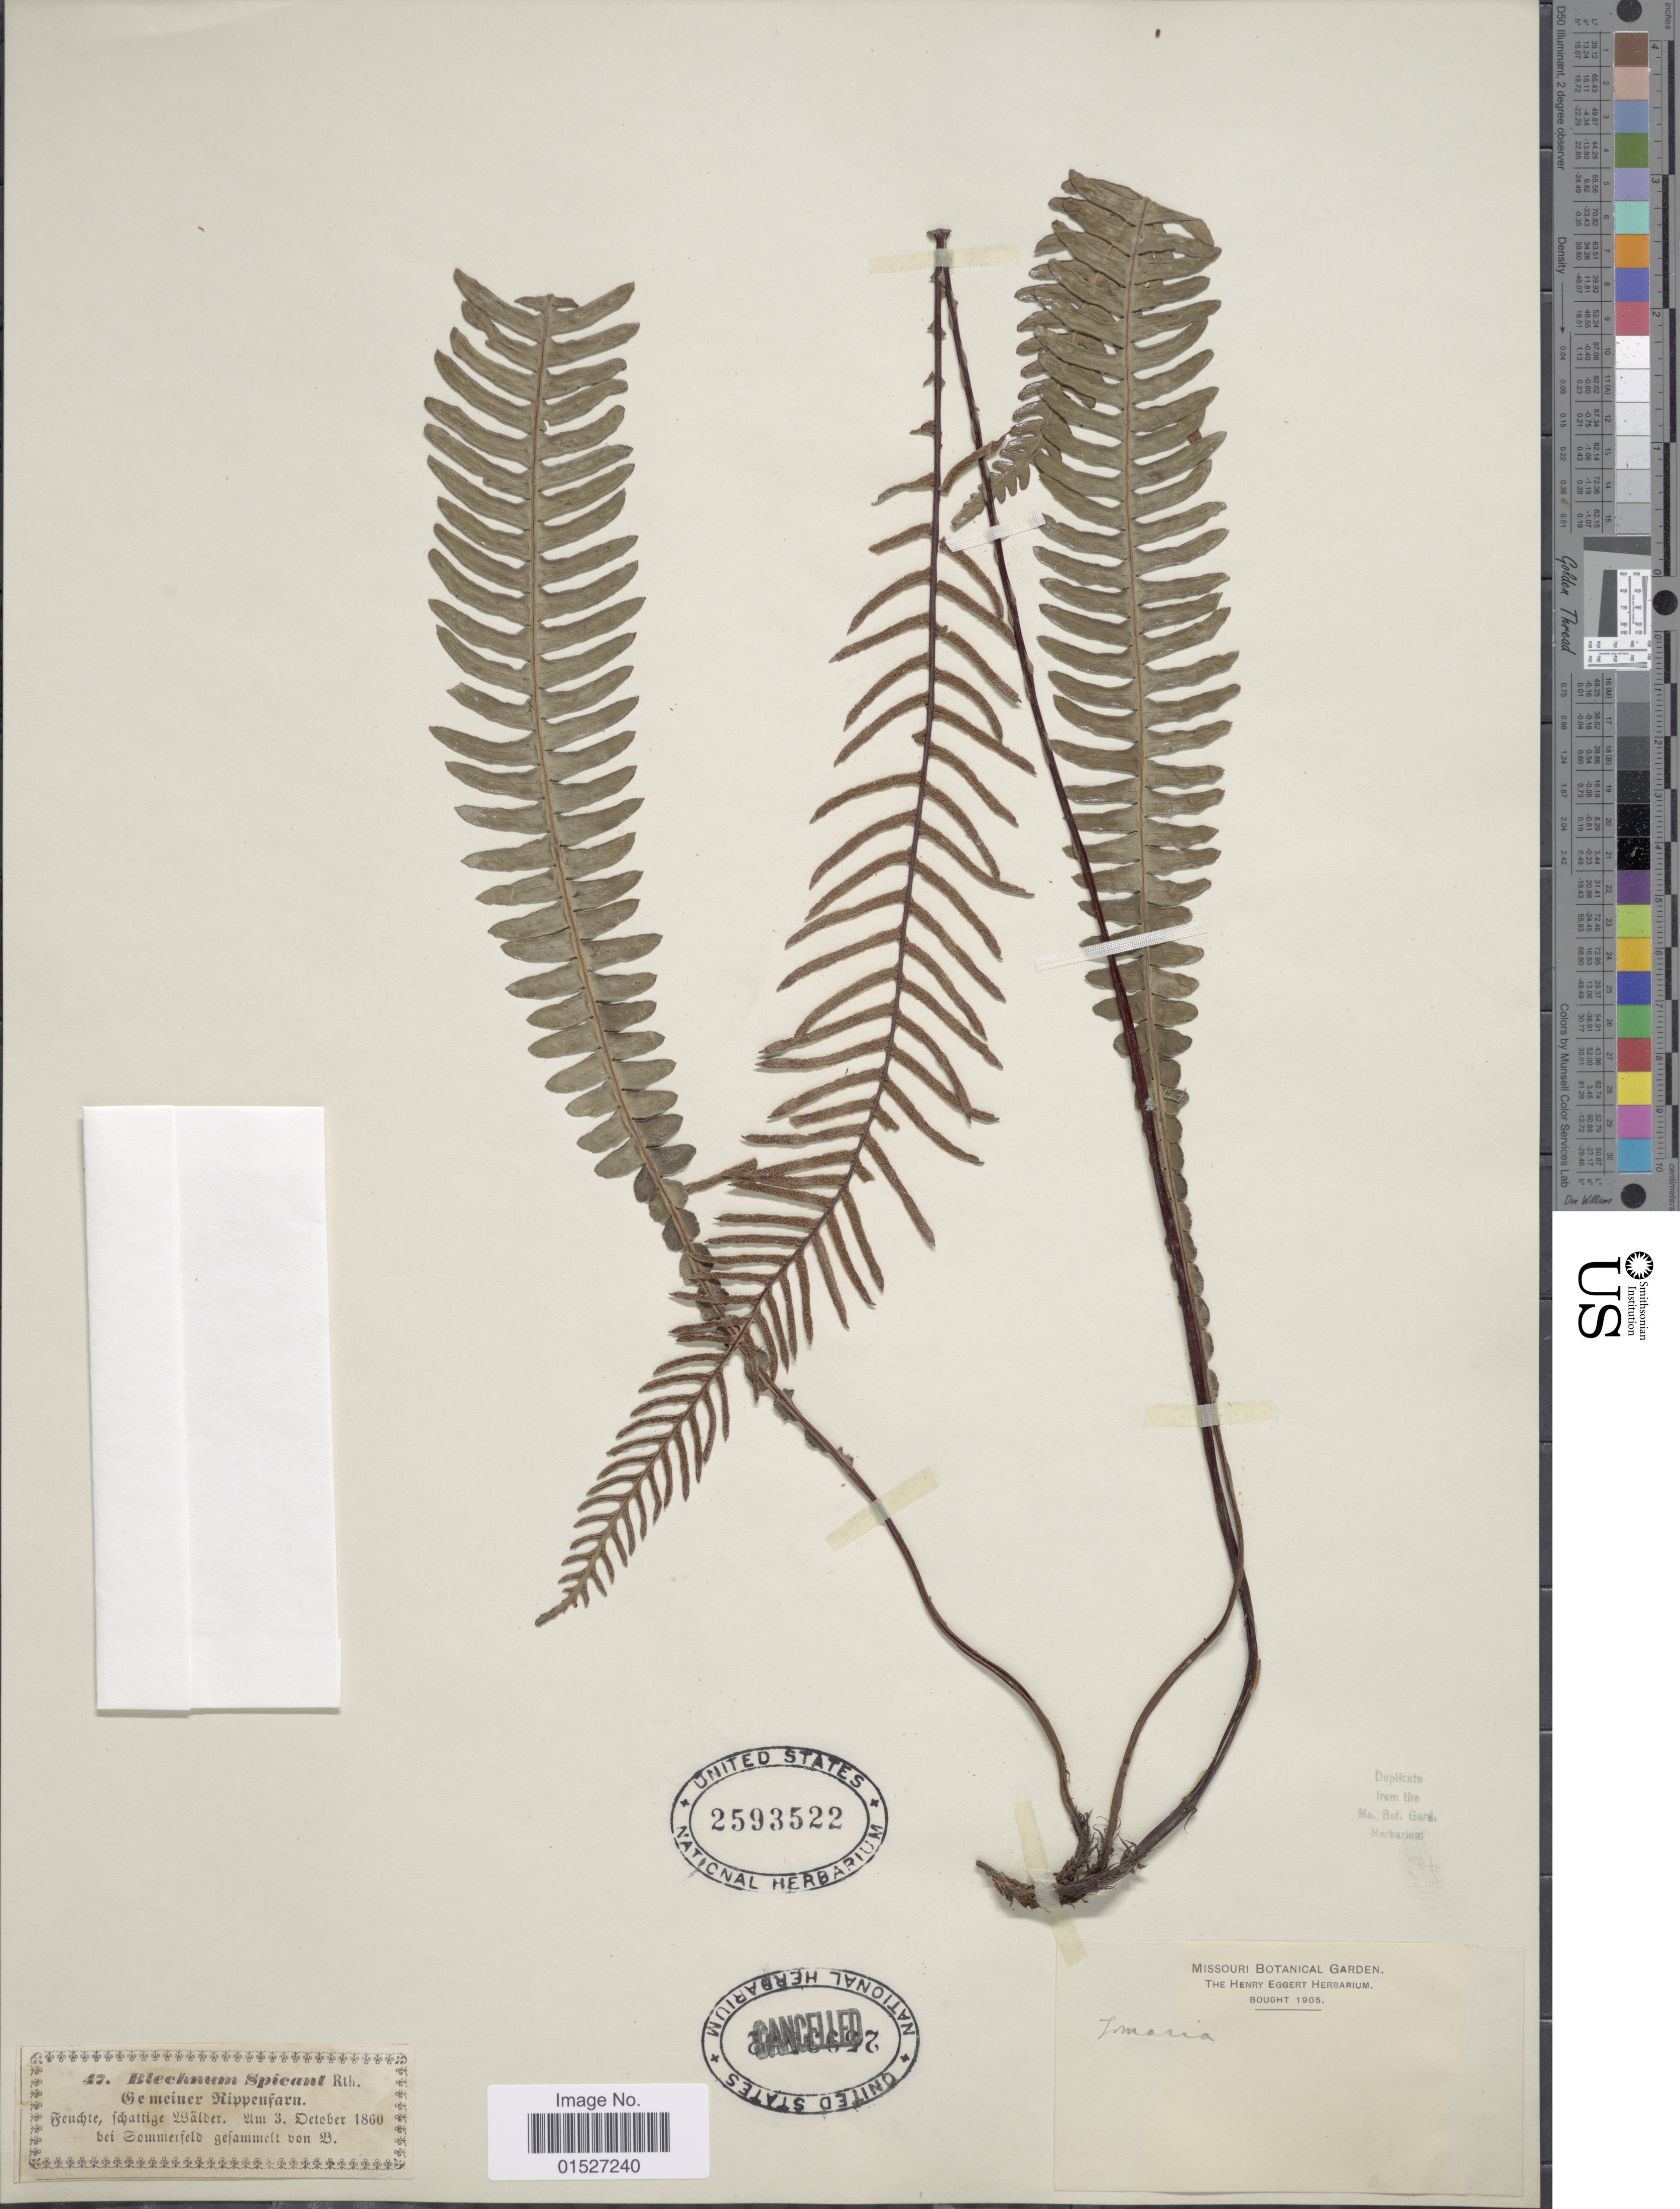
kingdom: Plantae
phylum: Tracheophyta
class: Polypodiopsida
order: Polypodiales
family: Blechnaceae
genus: Blechnum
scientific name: Blechnum spicant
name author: (L.) Sm.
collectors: ex herb. Henry Eggert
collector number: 47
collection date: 1860-10-03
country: Germany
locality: Bei Sommerfeld gesammelt von B. [interpreted]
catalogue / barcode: US 2593522